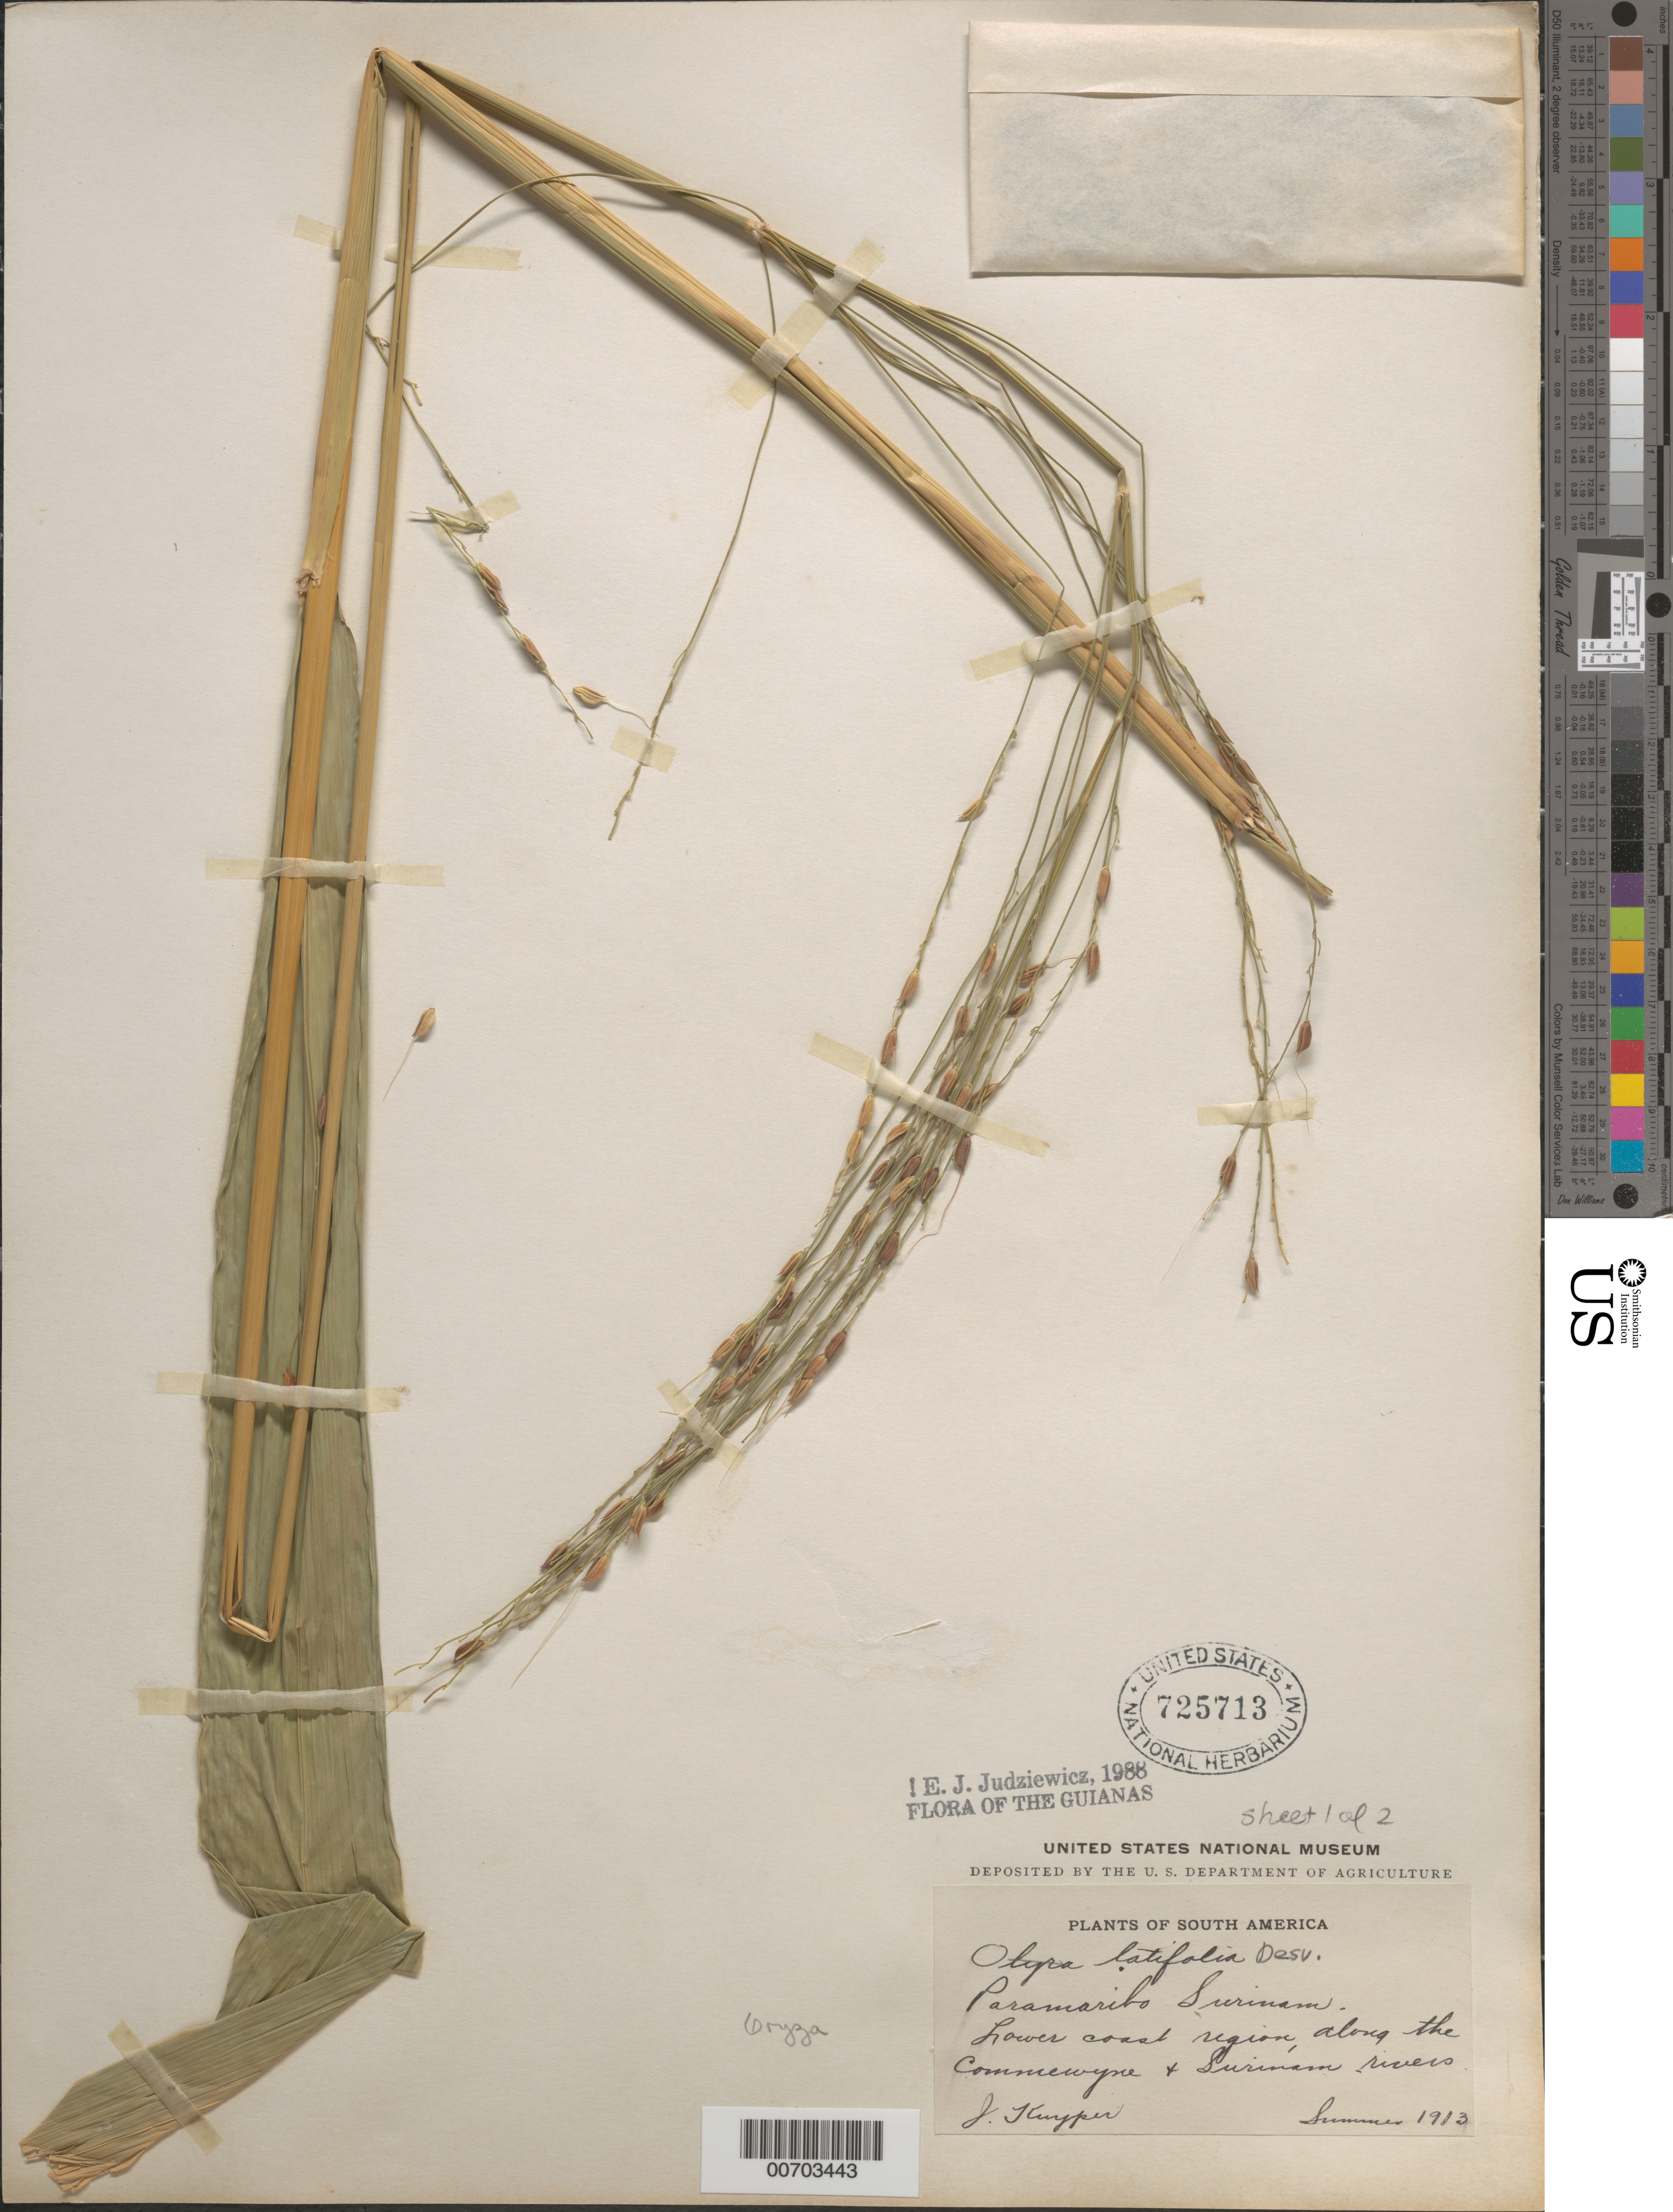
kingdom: Plantae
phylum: Tracheophyta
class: Liliopsida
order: Poales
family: Poaceae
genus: Oryza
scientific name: Oryza latifolia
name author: Desv.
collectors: J. Kuyper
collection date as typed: Summer 1913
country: Suriname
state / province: Paramaribo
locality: Lower coast region, along the Commewyne + Surinam rivers.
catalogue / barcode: US 725713